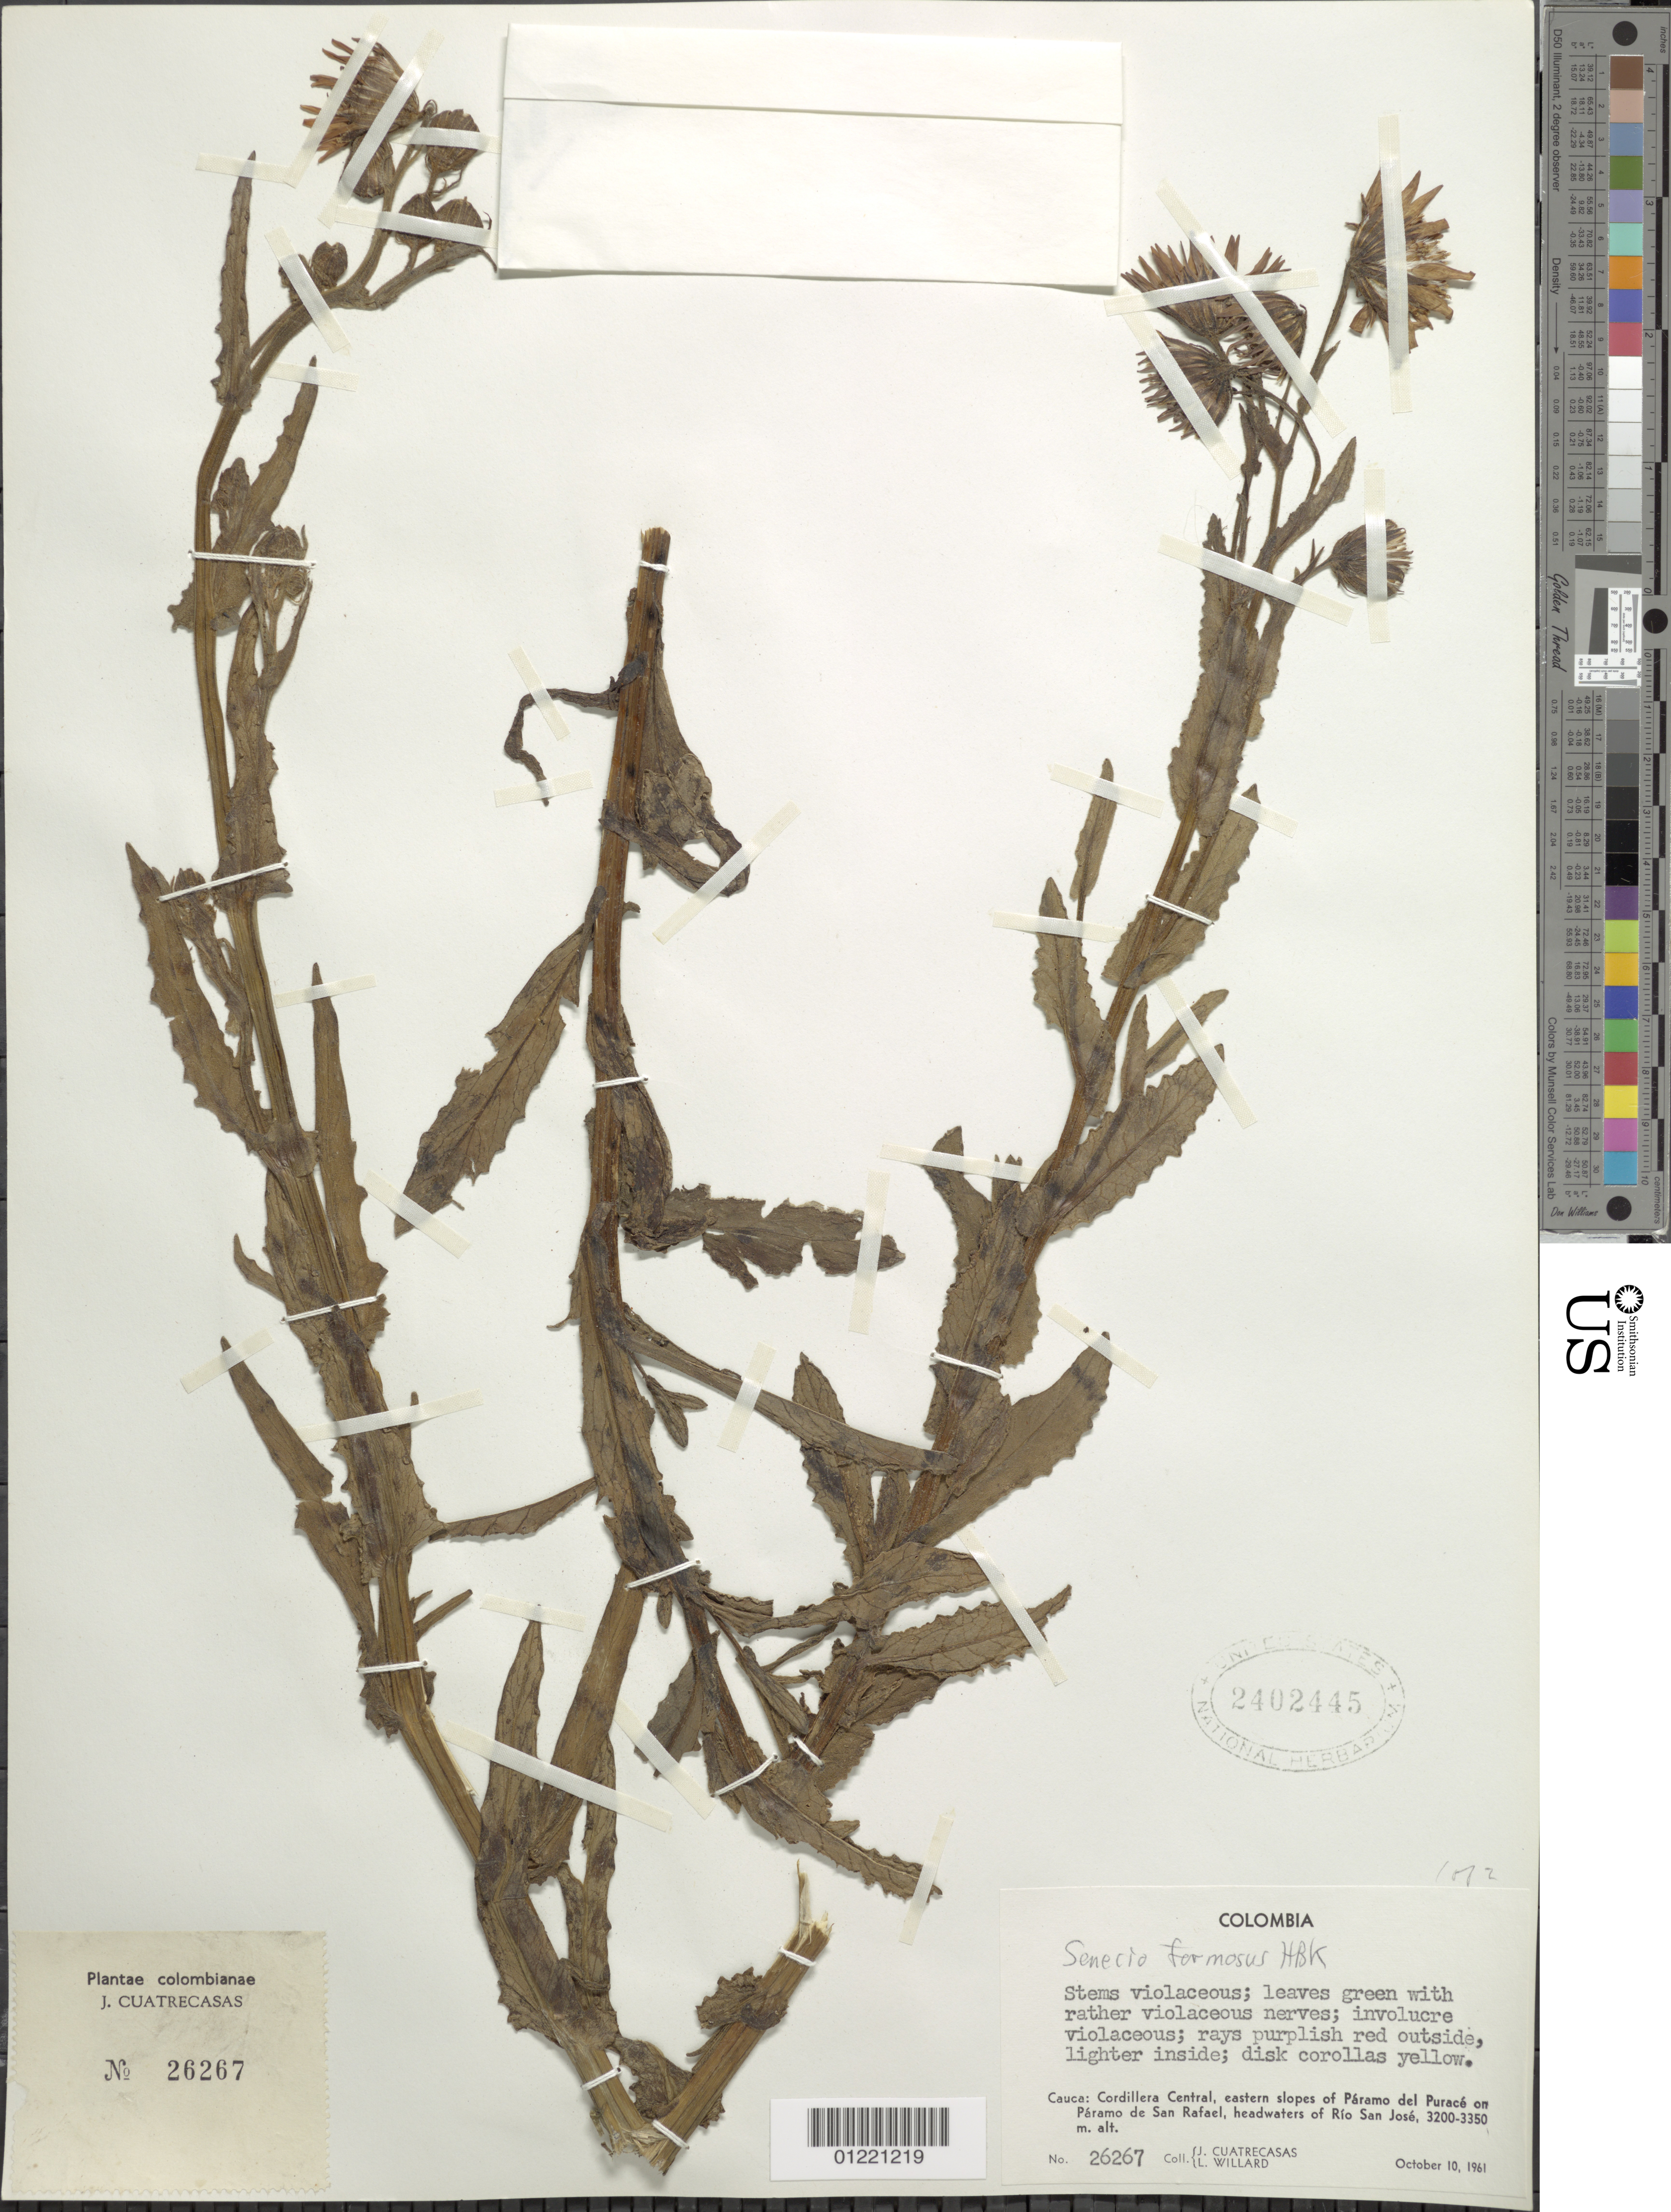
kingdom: Plantae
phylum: Tracheophyta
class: Magnoliopsida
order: Asterales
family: Asteraceae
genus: Senecio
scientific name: Senecio wedglacialis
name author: Cuatrec.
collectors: J. Cuatrecasas & L. Willard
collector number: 26267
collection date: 1961-10-10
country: Colombia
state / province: Cauca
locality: Cordillera Central, eastern slopes of Páramo del Purace on Páramo de San Rafael, headwaters of Río San José.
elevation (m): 3200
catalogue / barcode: US 2402445